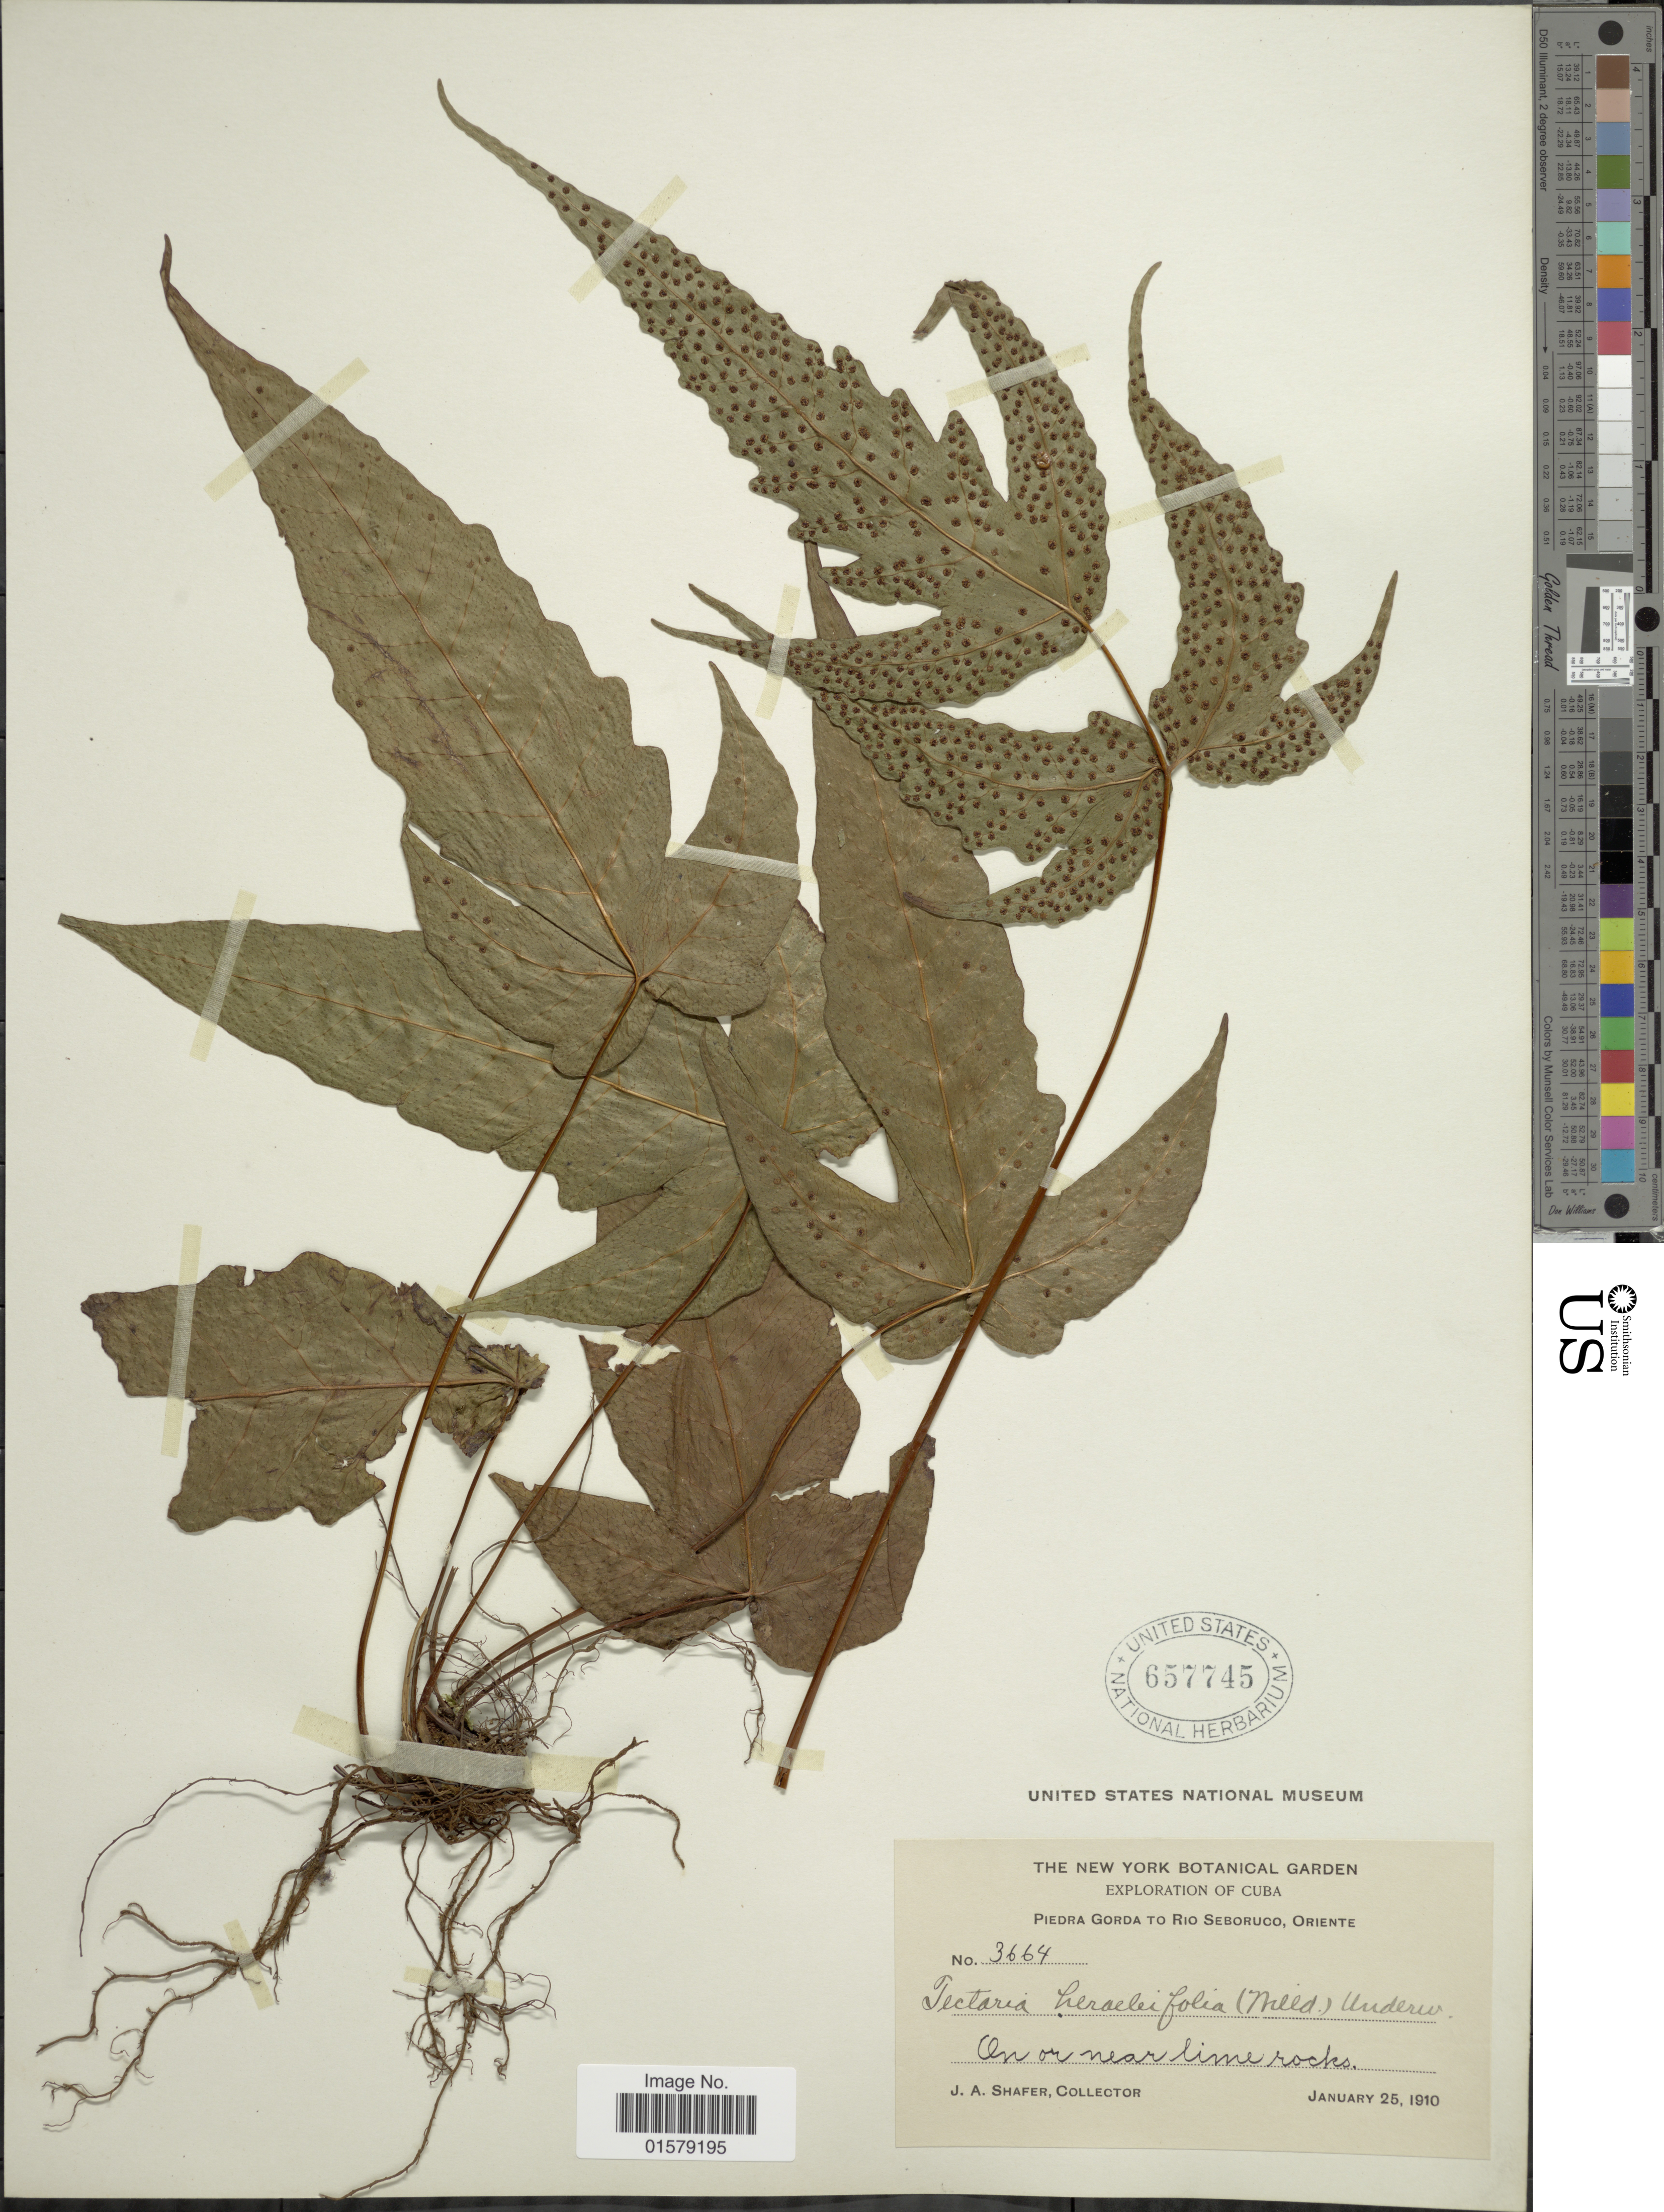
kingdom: Plantae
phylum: Tracheophyta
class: Polypodiopsida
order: Polypodiales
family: Tectariaceae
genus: Tectaria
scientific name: Tectaria heracleifolia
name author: (Willd.) Underw.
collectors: J. A. Shafer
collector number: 3664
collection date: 1910-01-25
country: Cuba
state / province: Oriente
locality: Piedra Gorda to Rio Seboruco, on or near lime rocks.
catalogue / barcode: US 657745